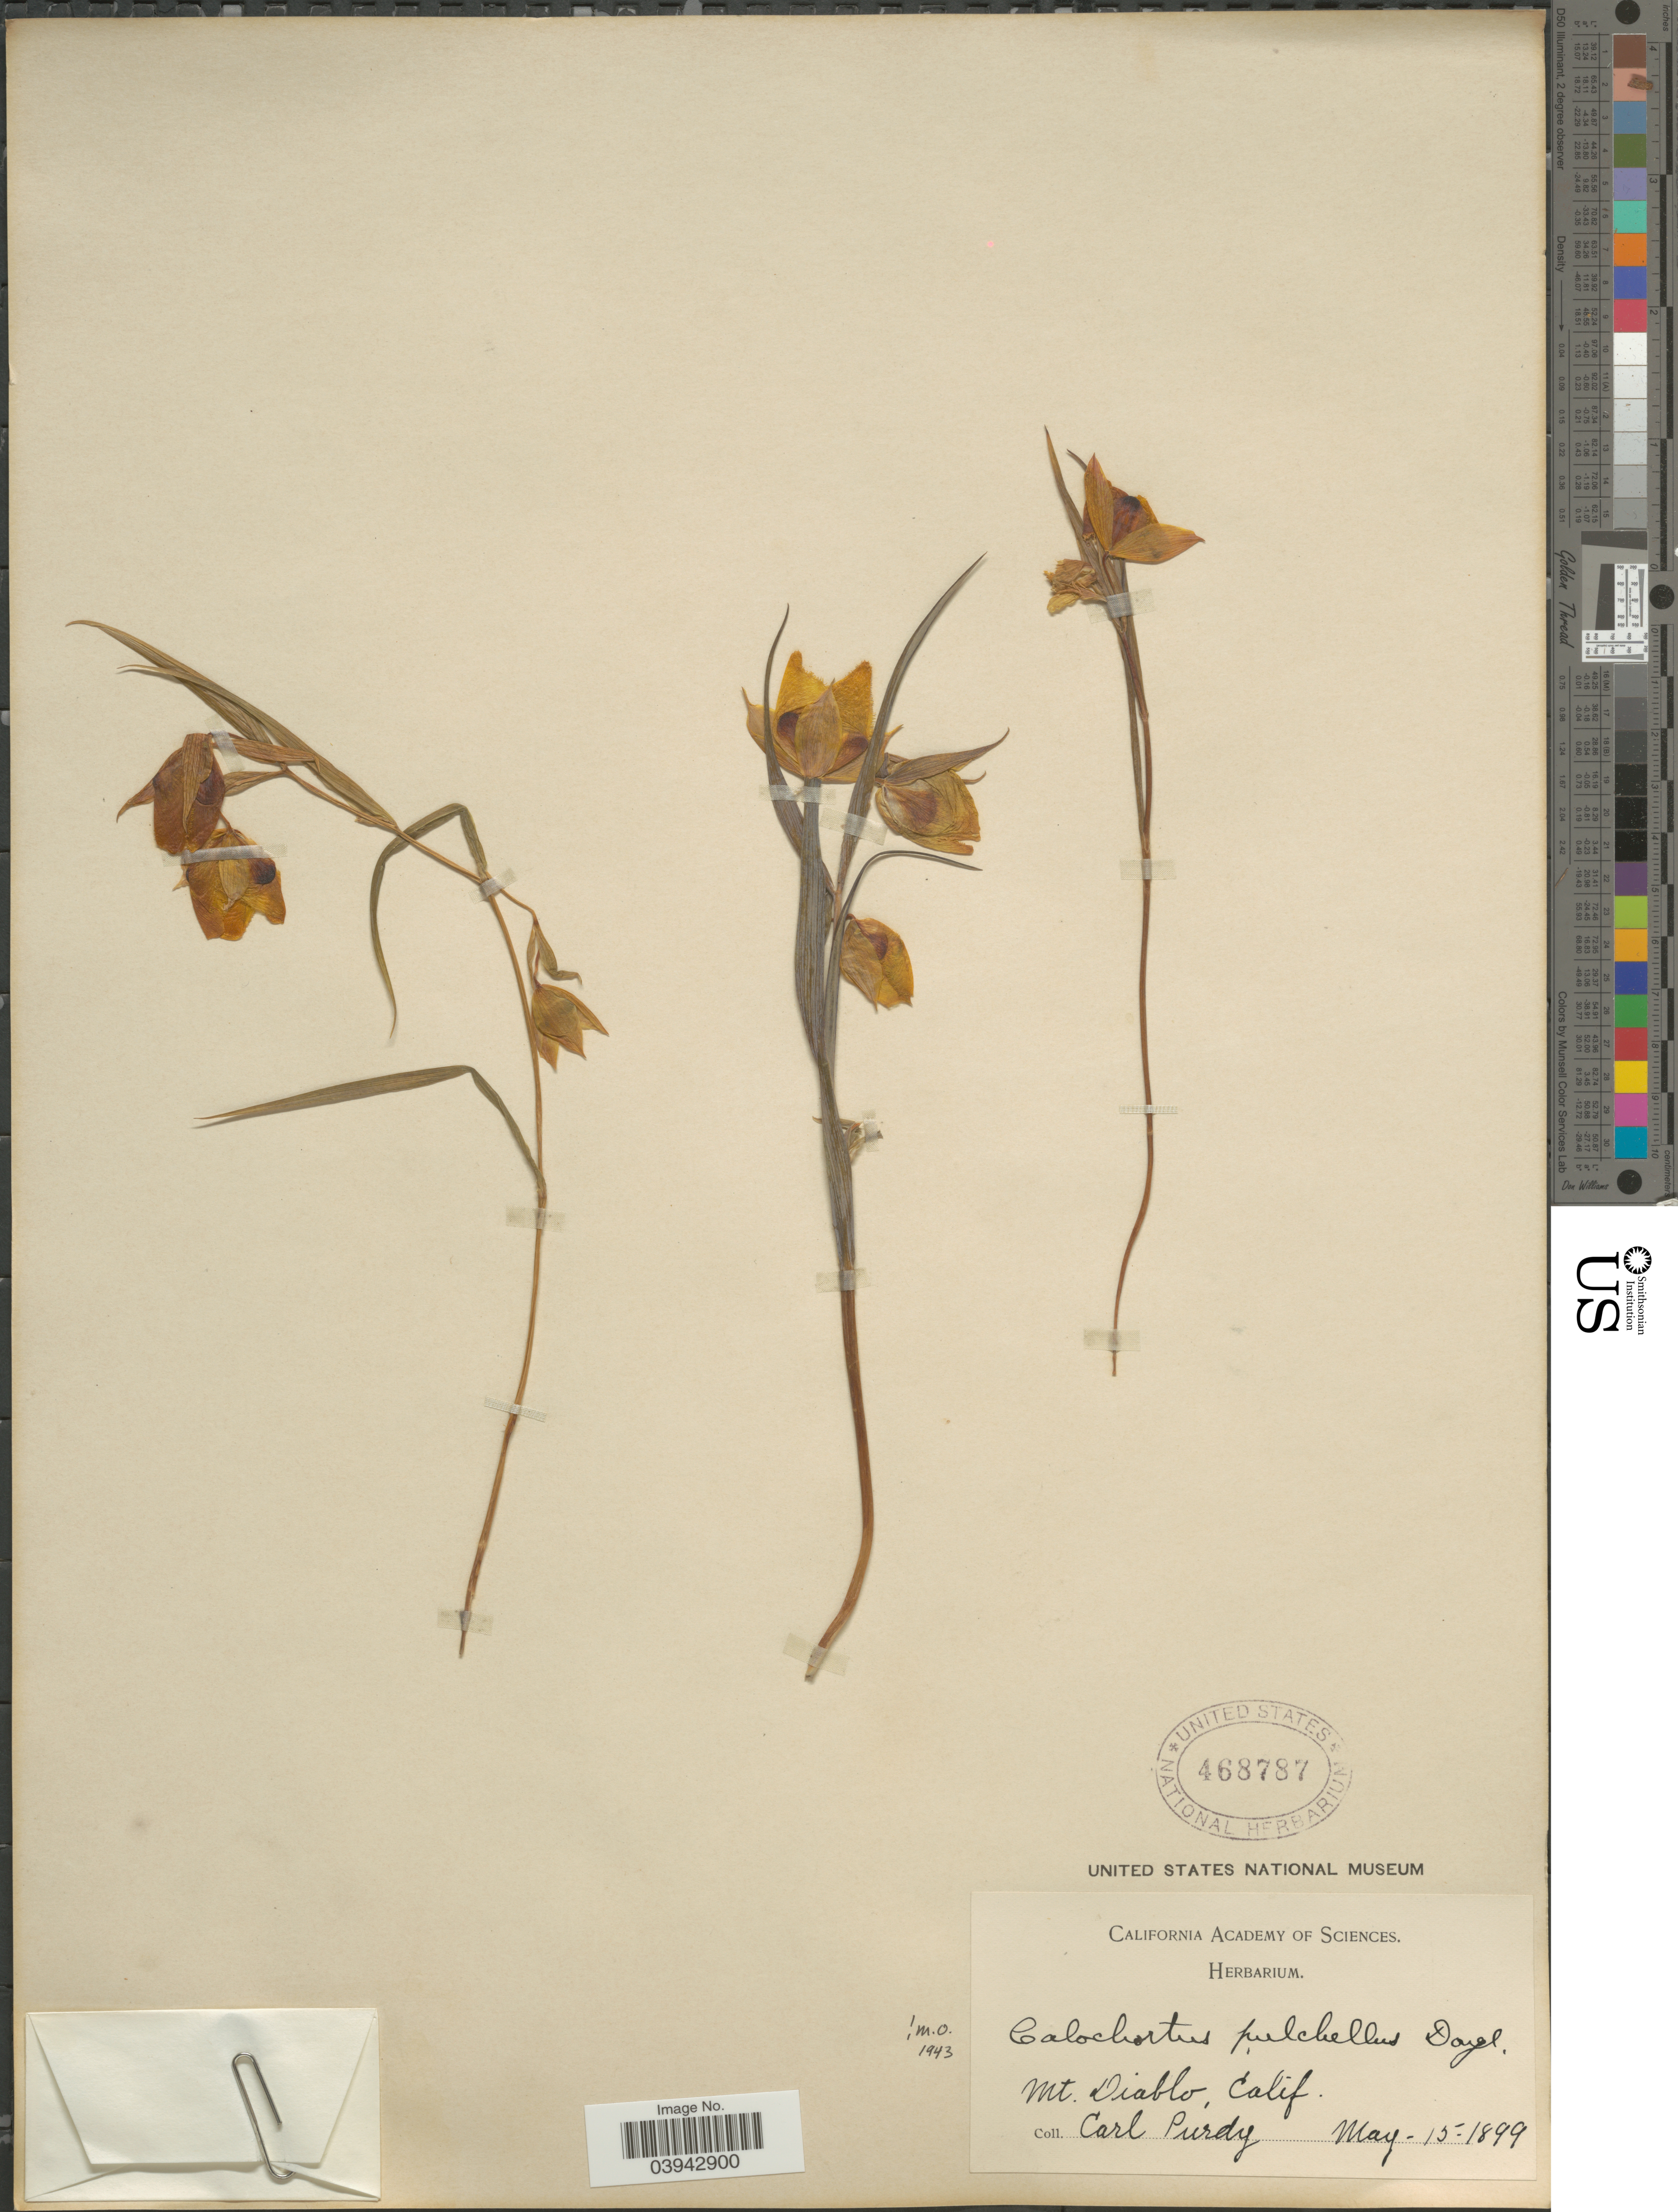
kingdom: Plantae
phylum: Tracheophyta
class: Liliopsida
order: Liliales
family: Liliaceae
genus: Calochortus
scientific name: Calochortus pulchellus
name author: (Benth.) Alph. Wood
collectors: C. Purdy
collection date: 1899-05-15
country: United States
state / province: California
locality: Mt. Diablo.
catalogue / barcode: US 468787